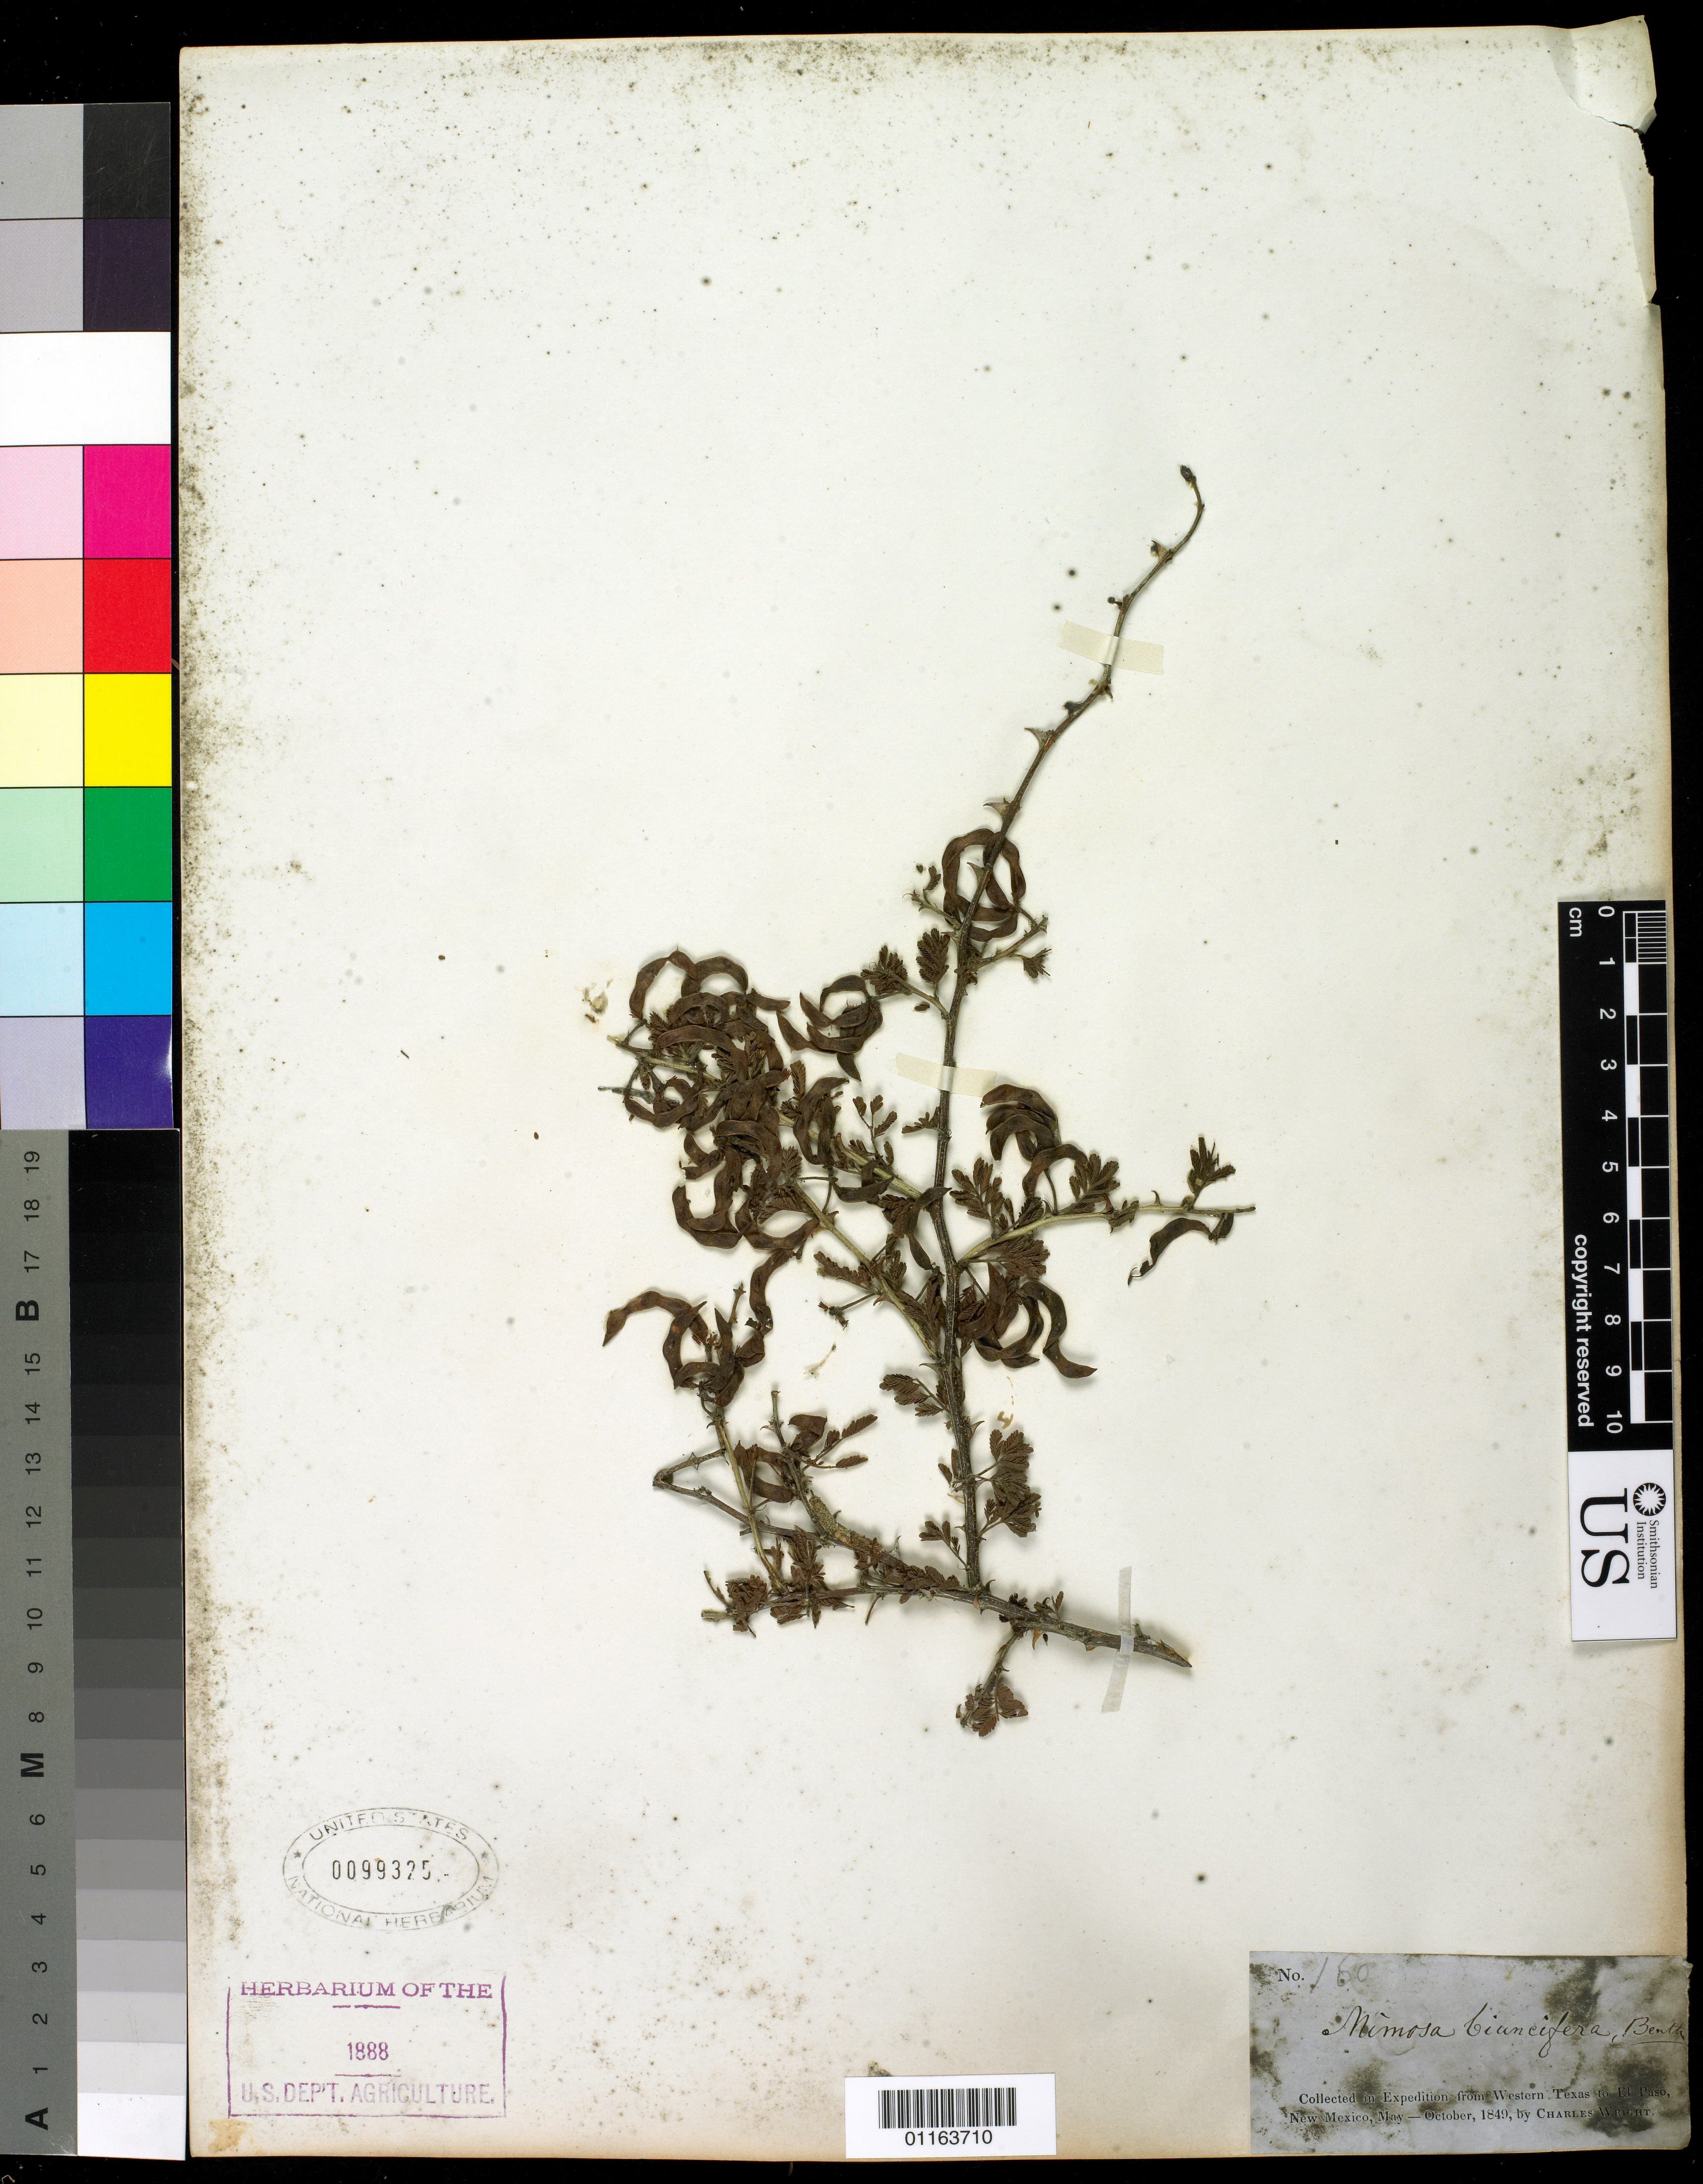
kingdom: Plantae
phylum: Tracheophyta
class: Magnoliopsida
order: Fabales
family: Fabaceae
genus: Mimosa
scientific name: Mimosa biuncifera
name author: Benth.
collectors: C. Wright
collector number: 160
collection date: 1849-05/1849-10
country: United States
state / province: New Mexico / Texas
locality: Western Texas to El Paso.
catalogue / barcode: US 99325